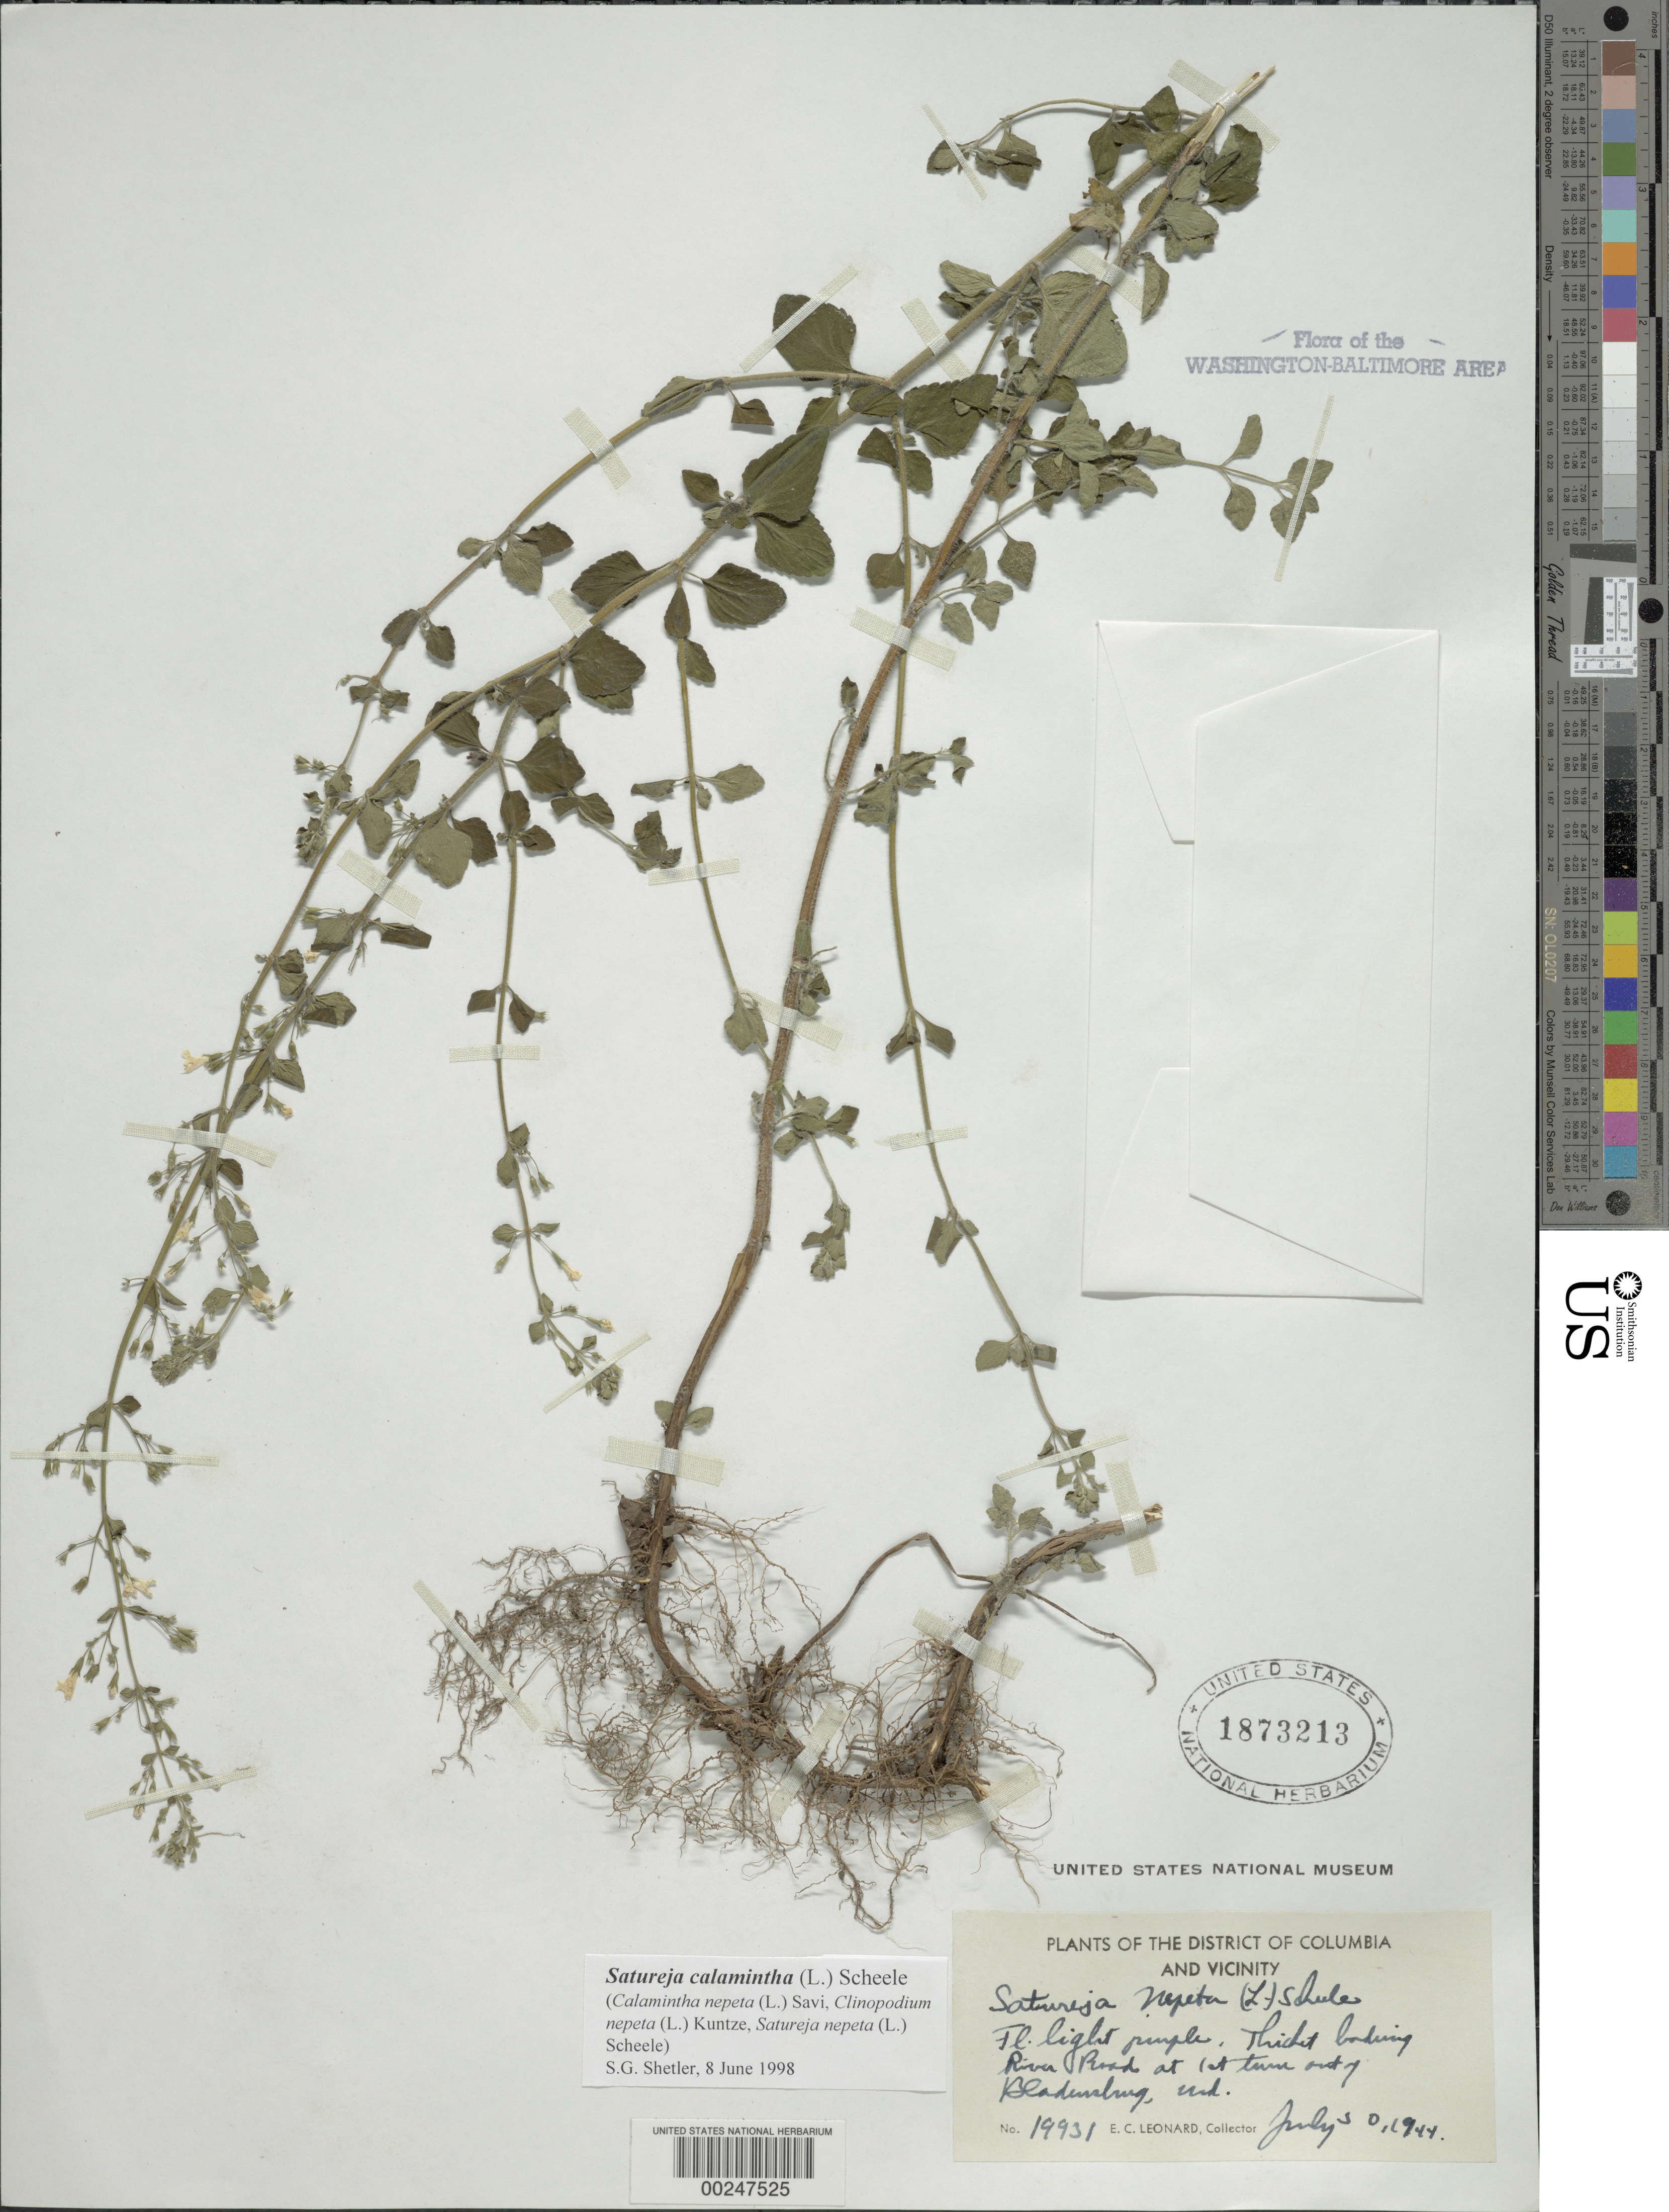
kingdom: Plantae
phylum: Tracheophyta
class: Magnoliopsida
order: Lamiales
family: Lamiaceae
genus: Clinopodium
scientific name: Clinopodium nepeta subsp. glandulosum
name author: (Req.) Govaerts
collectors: E. C. Leonard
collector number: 19931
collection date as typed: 30 Jul 1944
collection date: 1944-07-30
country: United States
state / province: Maryland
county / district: Prince George's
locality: River Road, Bladensburg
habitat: Thicket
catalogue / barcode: US 1873213